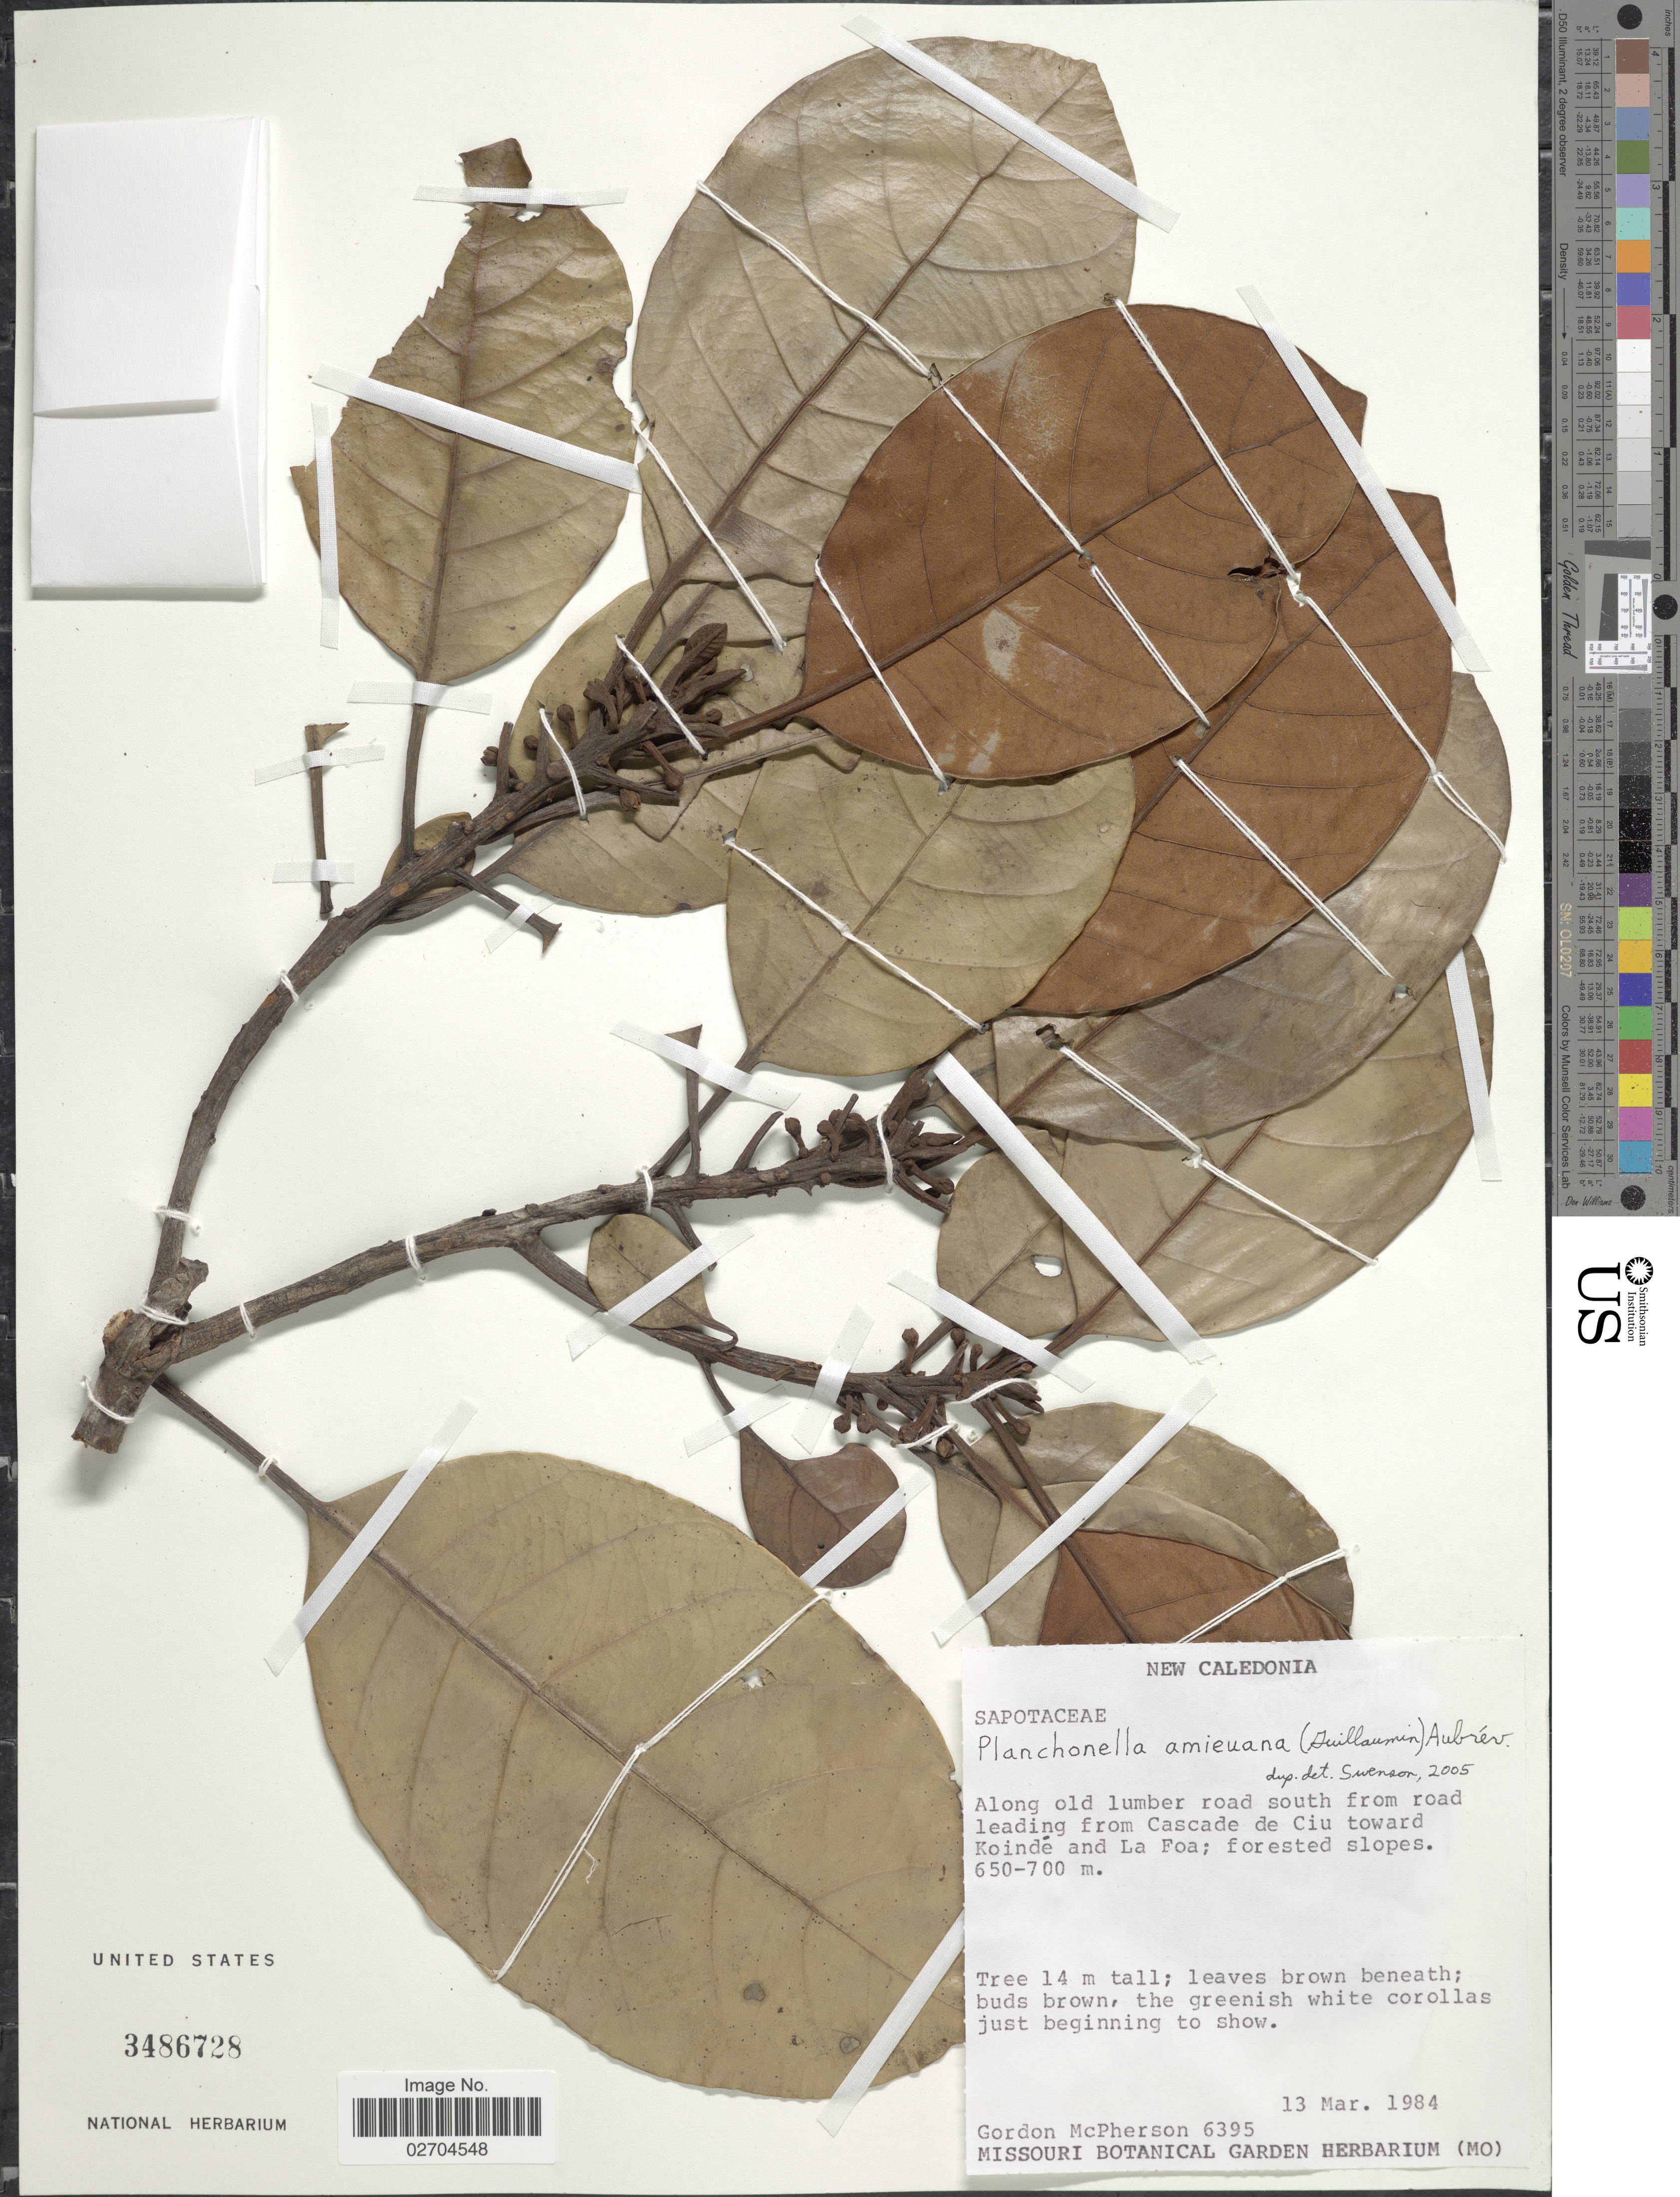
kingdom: Plantae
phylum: Tracheophyta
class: Magnoliopsida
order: Ericales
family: Sapotaceae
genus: Planchonella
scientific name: Planchonella amieuana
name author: (Guillaumin) Aubrév.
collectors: G. D. McPherson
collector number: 6395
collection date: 1984-03-13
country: New Caledonia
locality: Along old lumber road south from road leading from Cascade de Ciu toward Koinde and La Foa.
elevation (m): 650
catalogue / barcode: US 3486728